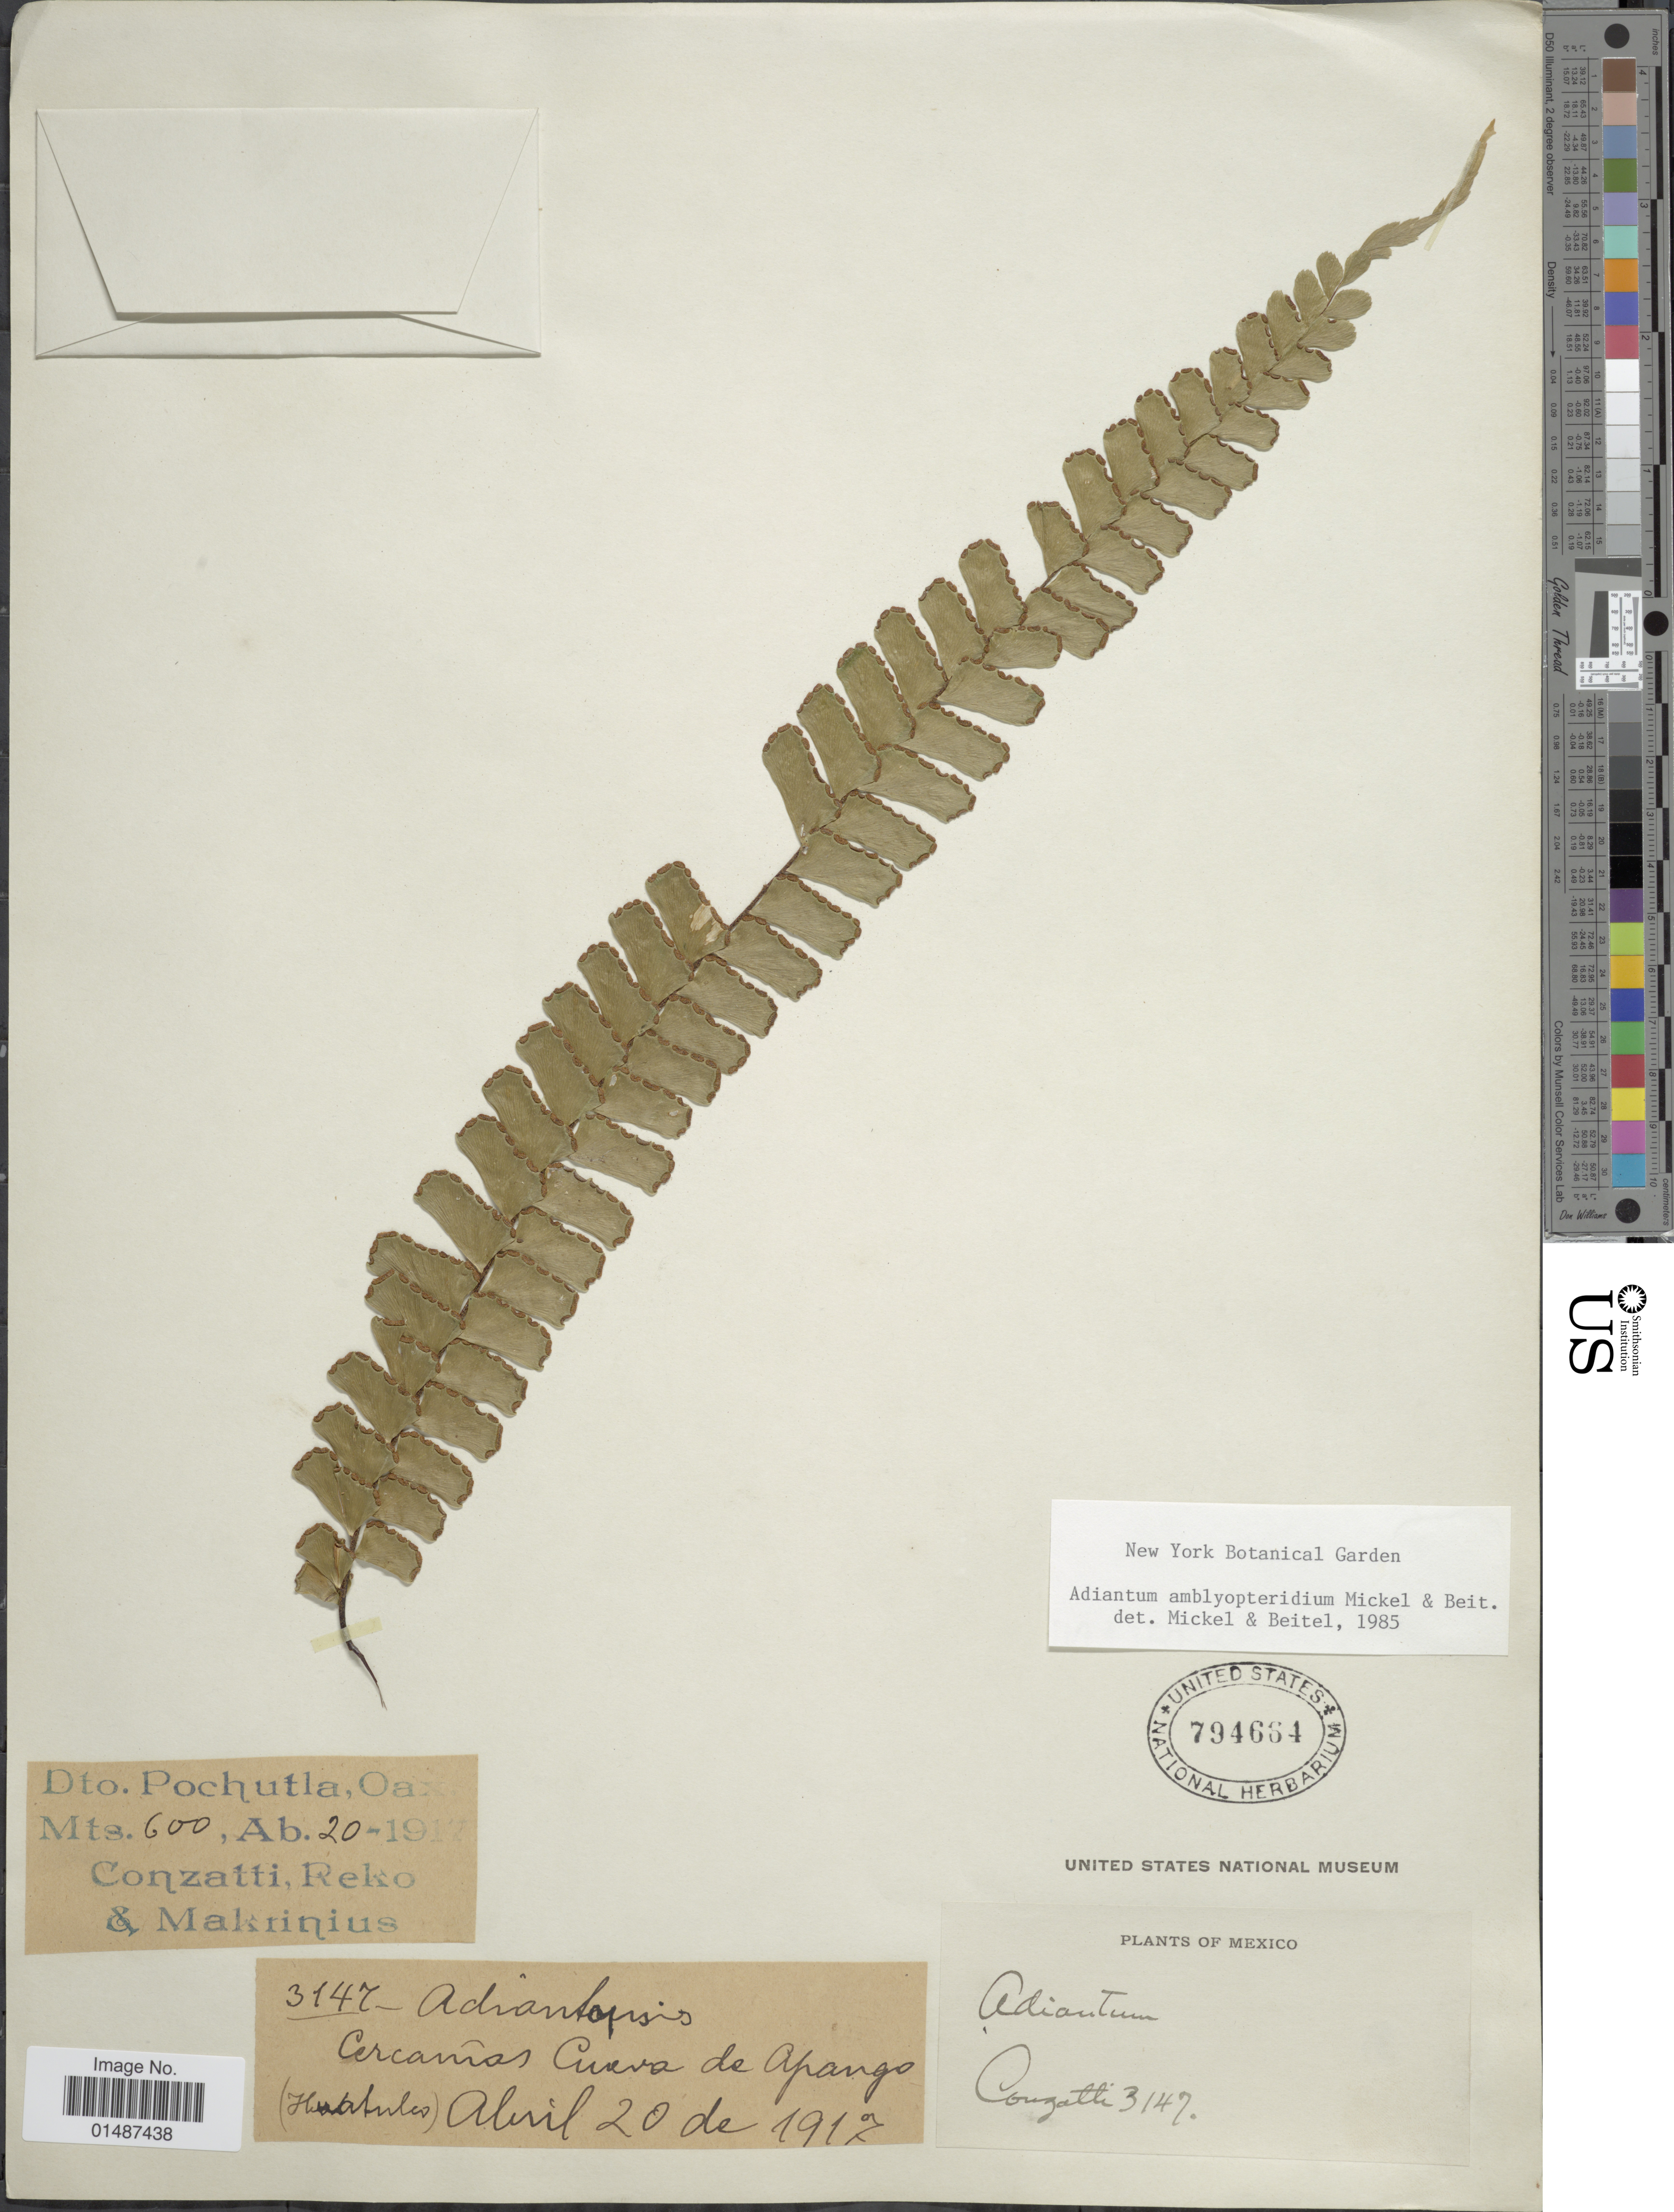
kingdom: Plantae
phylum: Tracheophyta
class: Polypodiopsida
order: Polypodiales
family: Pteridaceae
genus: Adiantum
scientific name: Adiantum amblyopteridium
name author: Mickel & Beitel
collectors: Conzatti, --, -. Reko & -. Makrinius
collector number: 3147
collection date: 1917-04-20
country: Mexico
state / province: Oaxaca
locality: Dto. Pochutla. Cercamas Curva de Apango. [interpreted]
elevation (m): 600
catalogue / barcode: US 794664